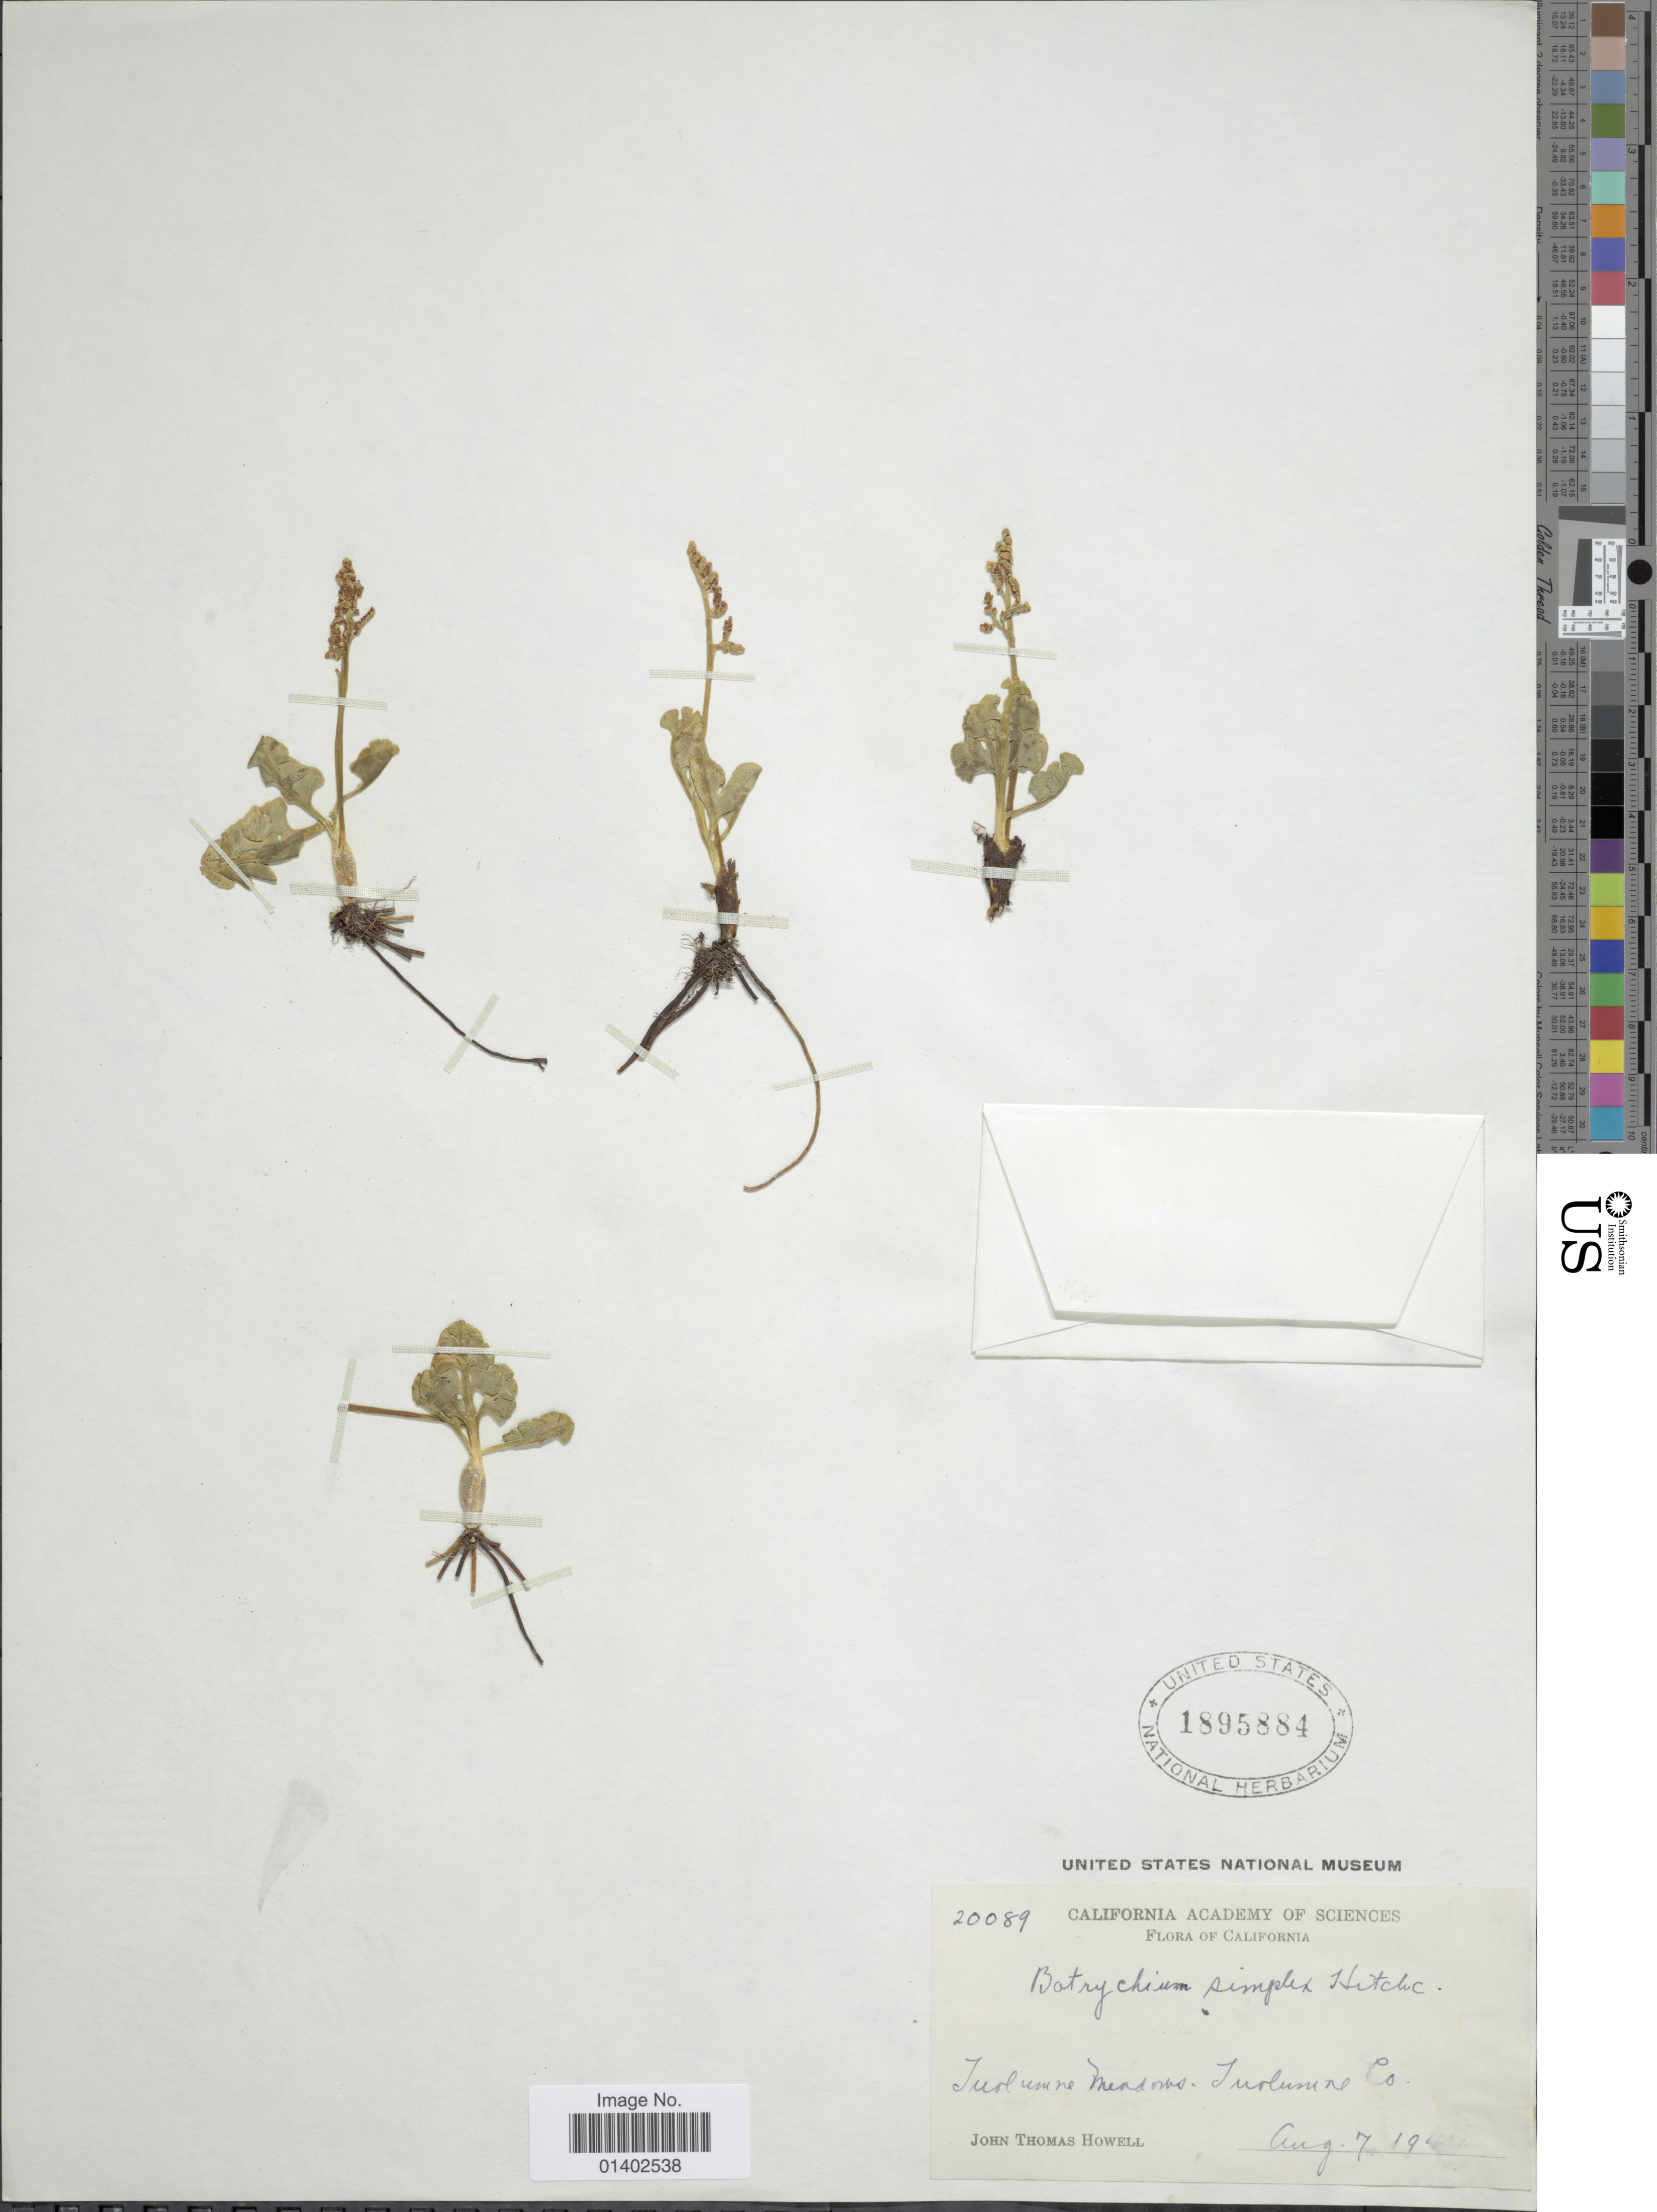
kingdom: Plantae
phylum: Tracheophyta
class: Polypodiopsida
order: Ophioglossales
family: Ophioglossaceae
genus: Botrychium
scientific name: Botrychium simplex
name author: E. Hitchc.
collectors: J. T. Howell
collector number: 20089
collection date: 1944-08-07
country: United States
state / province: California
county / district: Tuolumne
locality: Tuolumne meadows, Tuolumne Co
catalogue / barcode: US 1895884